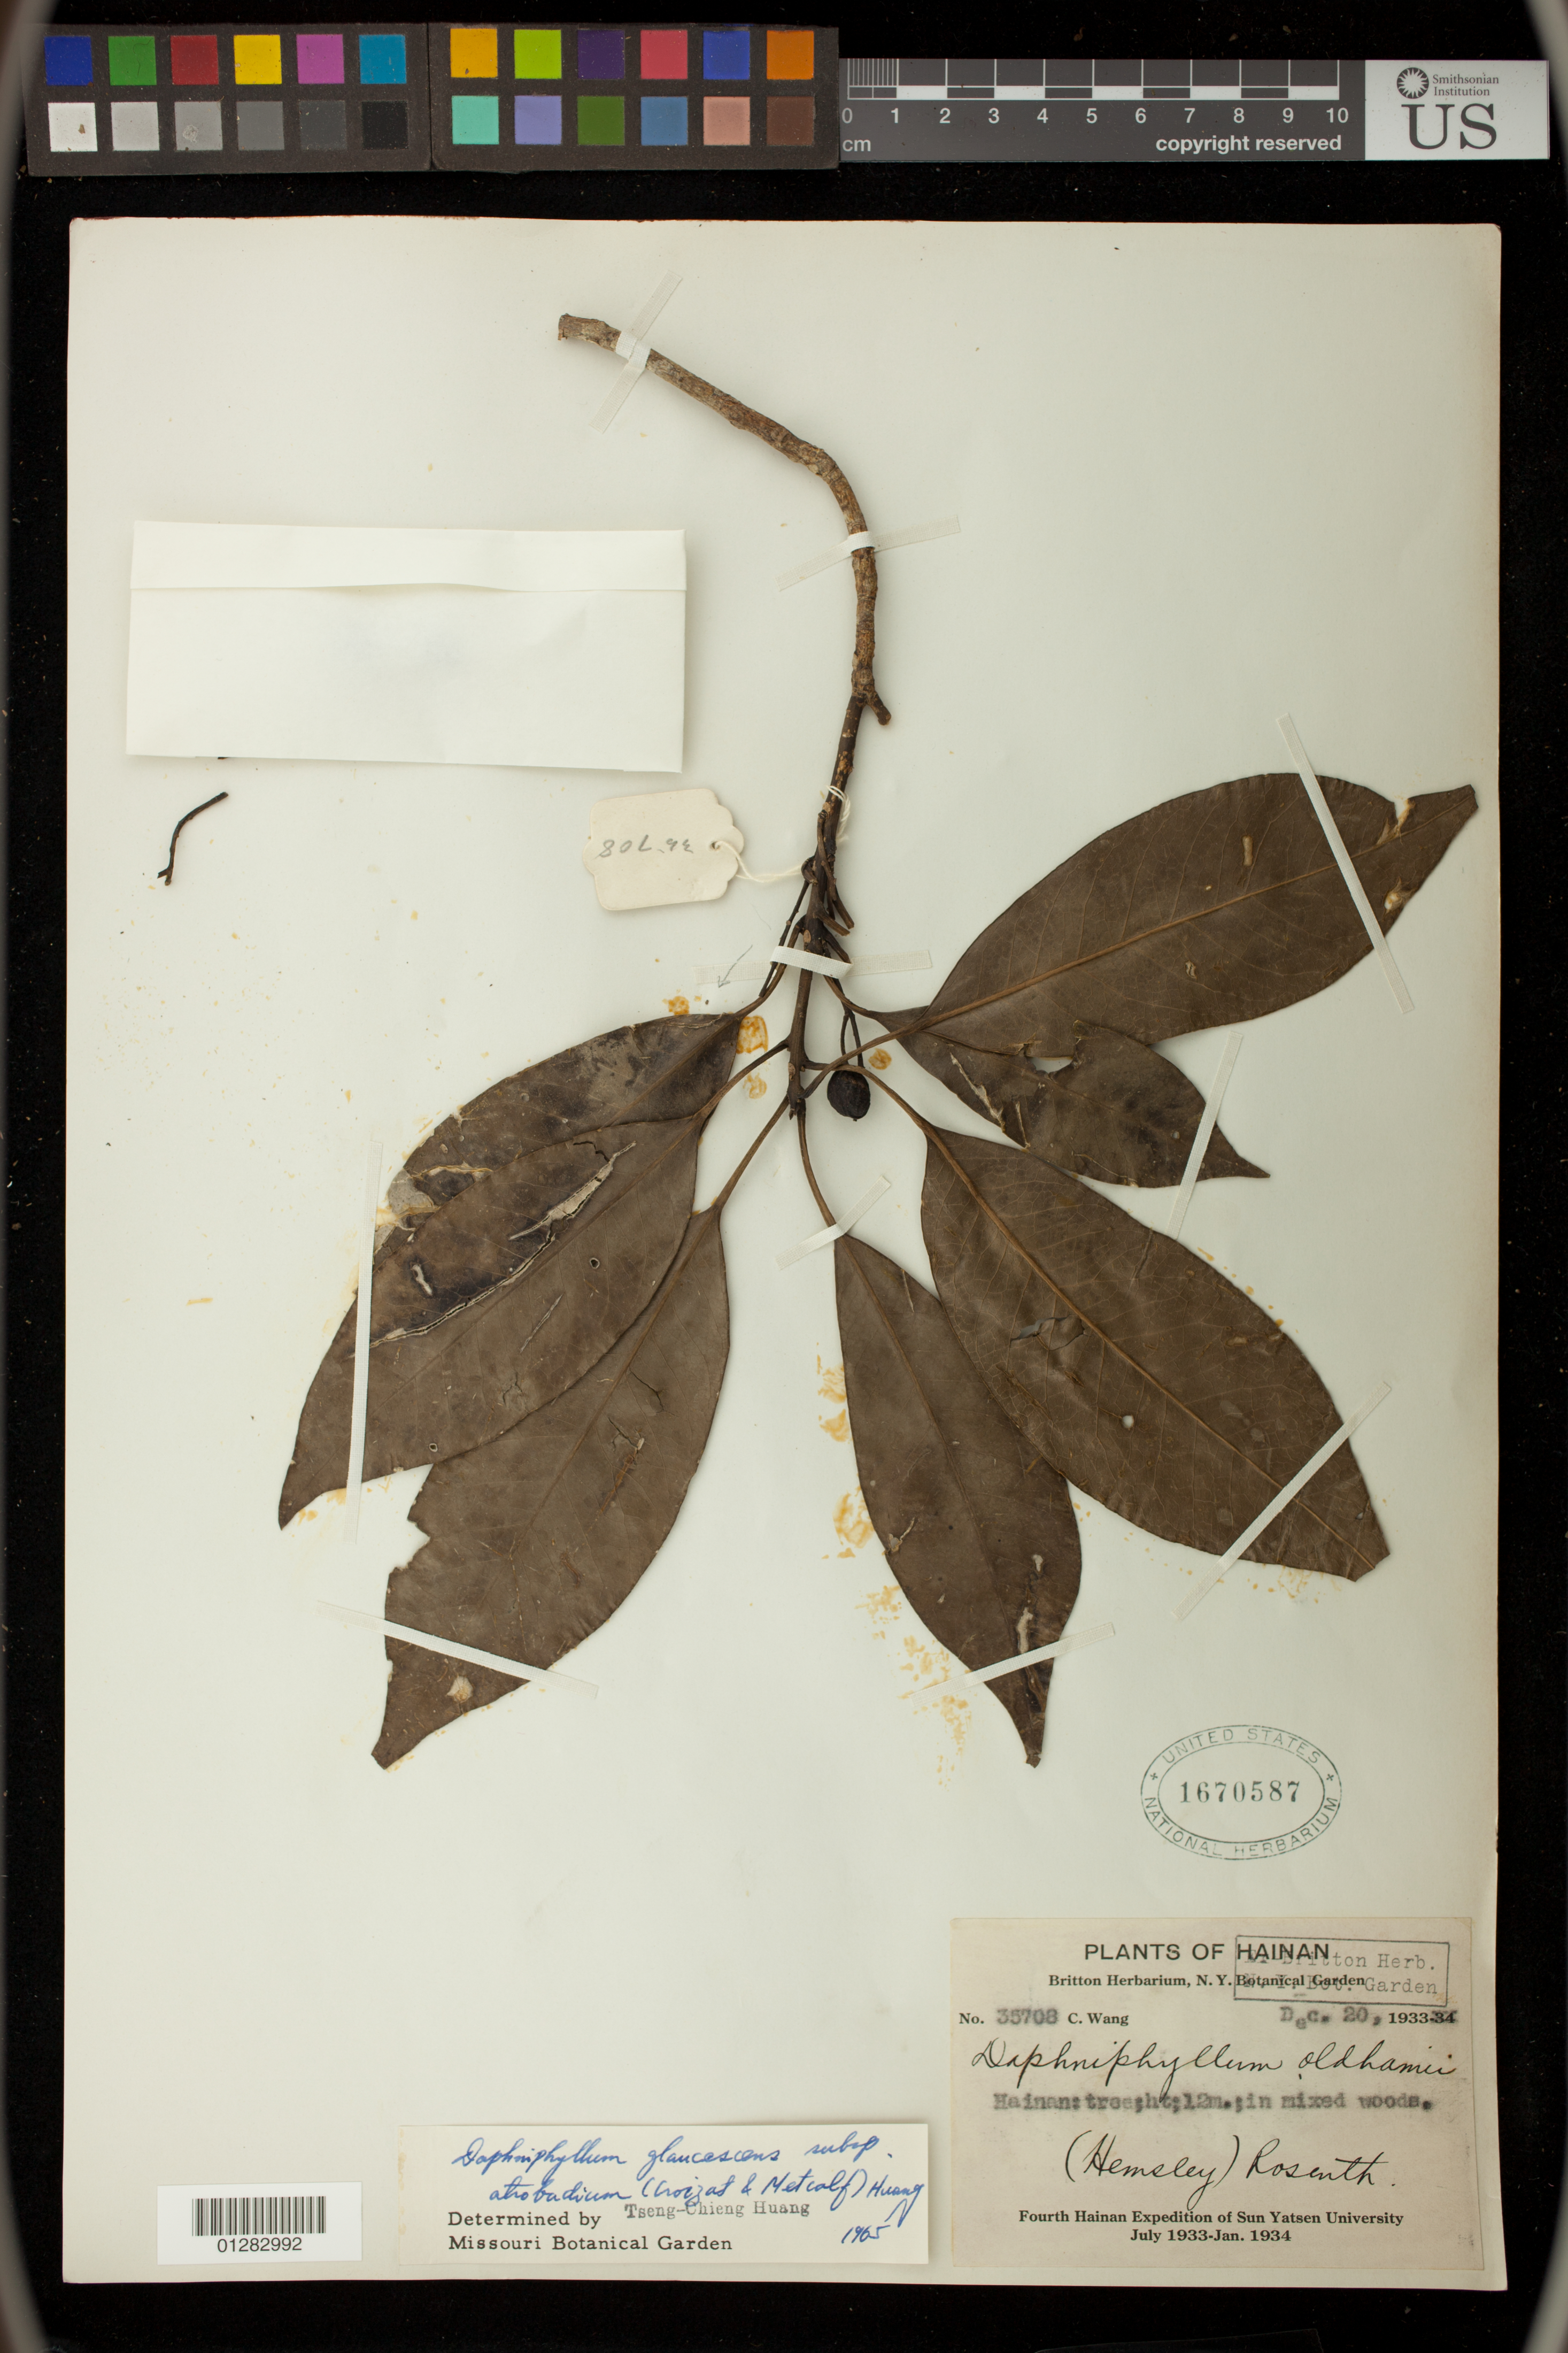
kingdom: Plantae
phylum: Tracheophyta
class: Magnoliopsida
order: Saxifragales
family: Daphniphyllaceae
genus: Daphniphyllum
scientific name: Daphniphyllum glaucescens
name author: Blume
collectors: C. Wang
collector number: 35708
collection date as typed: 20 Dec 1933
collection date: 1933-12-20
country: China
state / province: Hainan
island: Hainan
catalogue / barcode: US 1670587